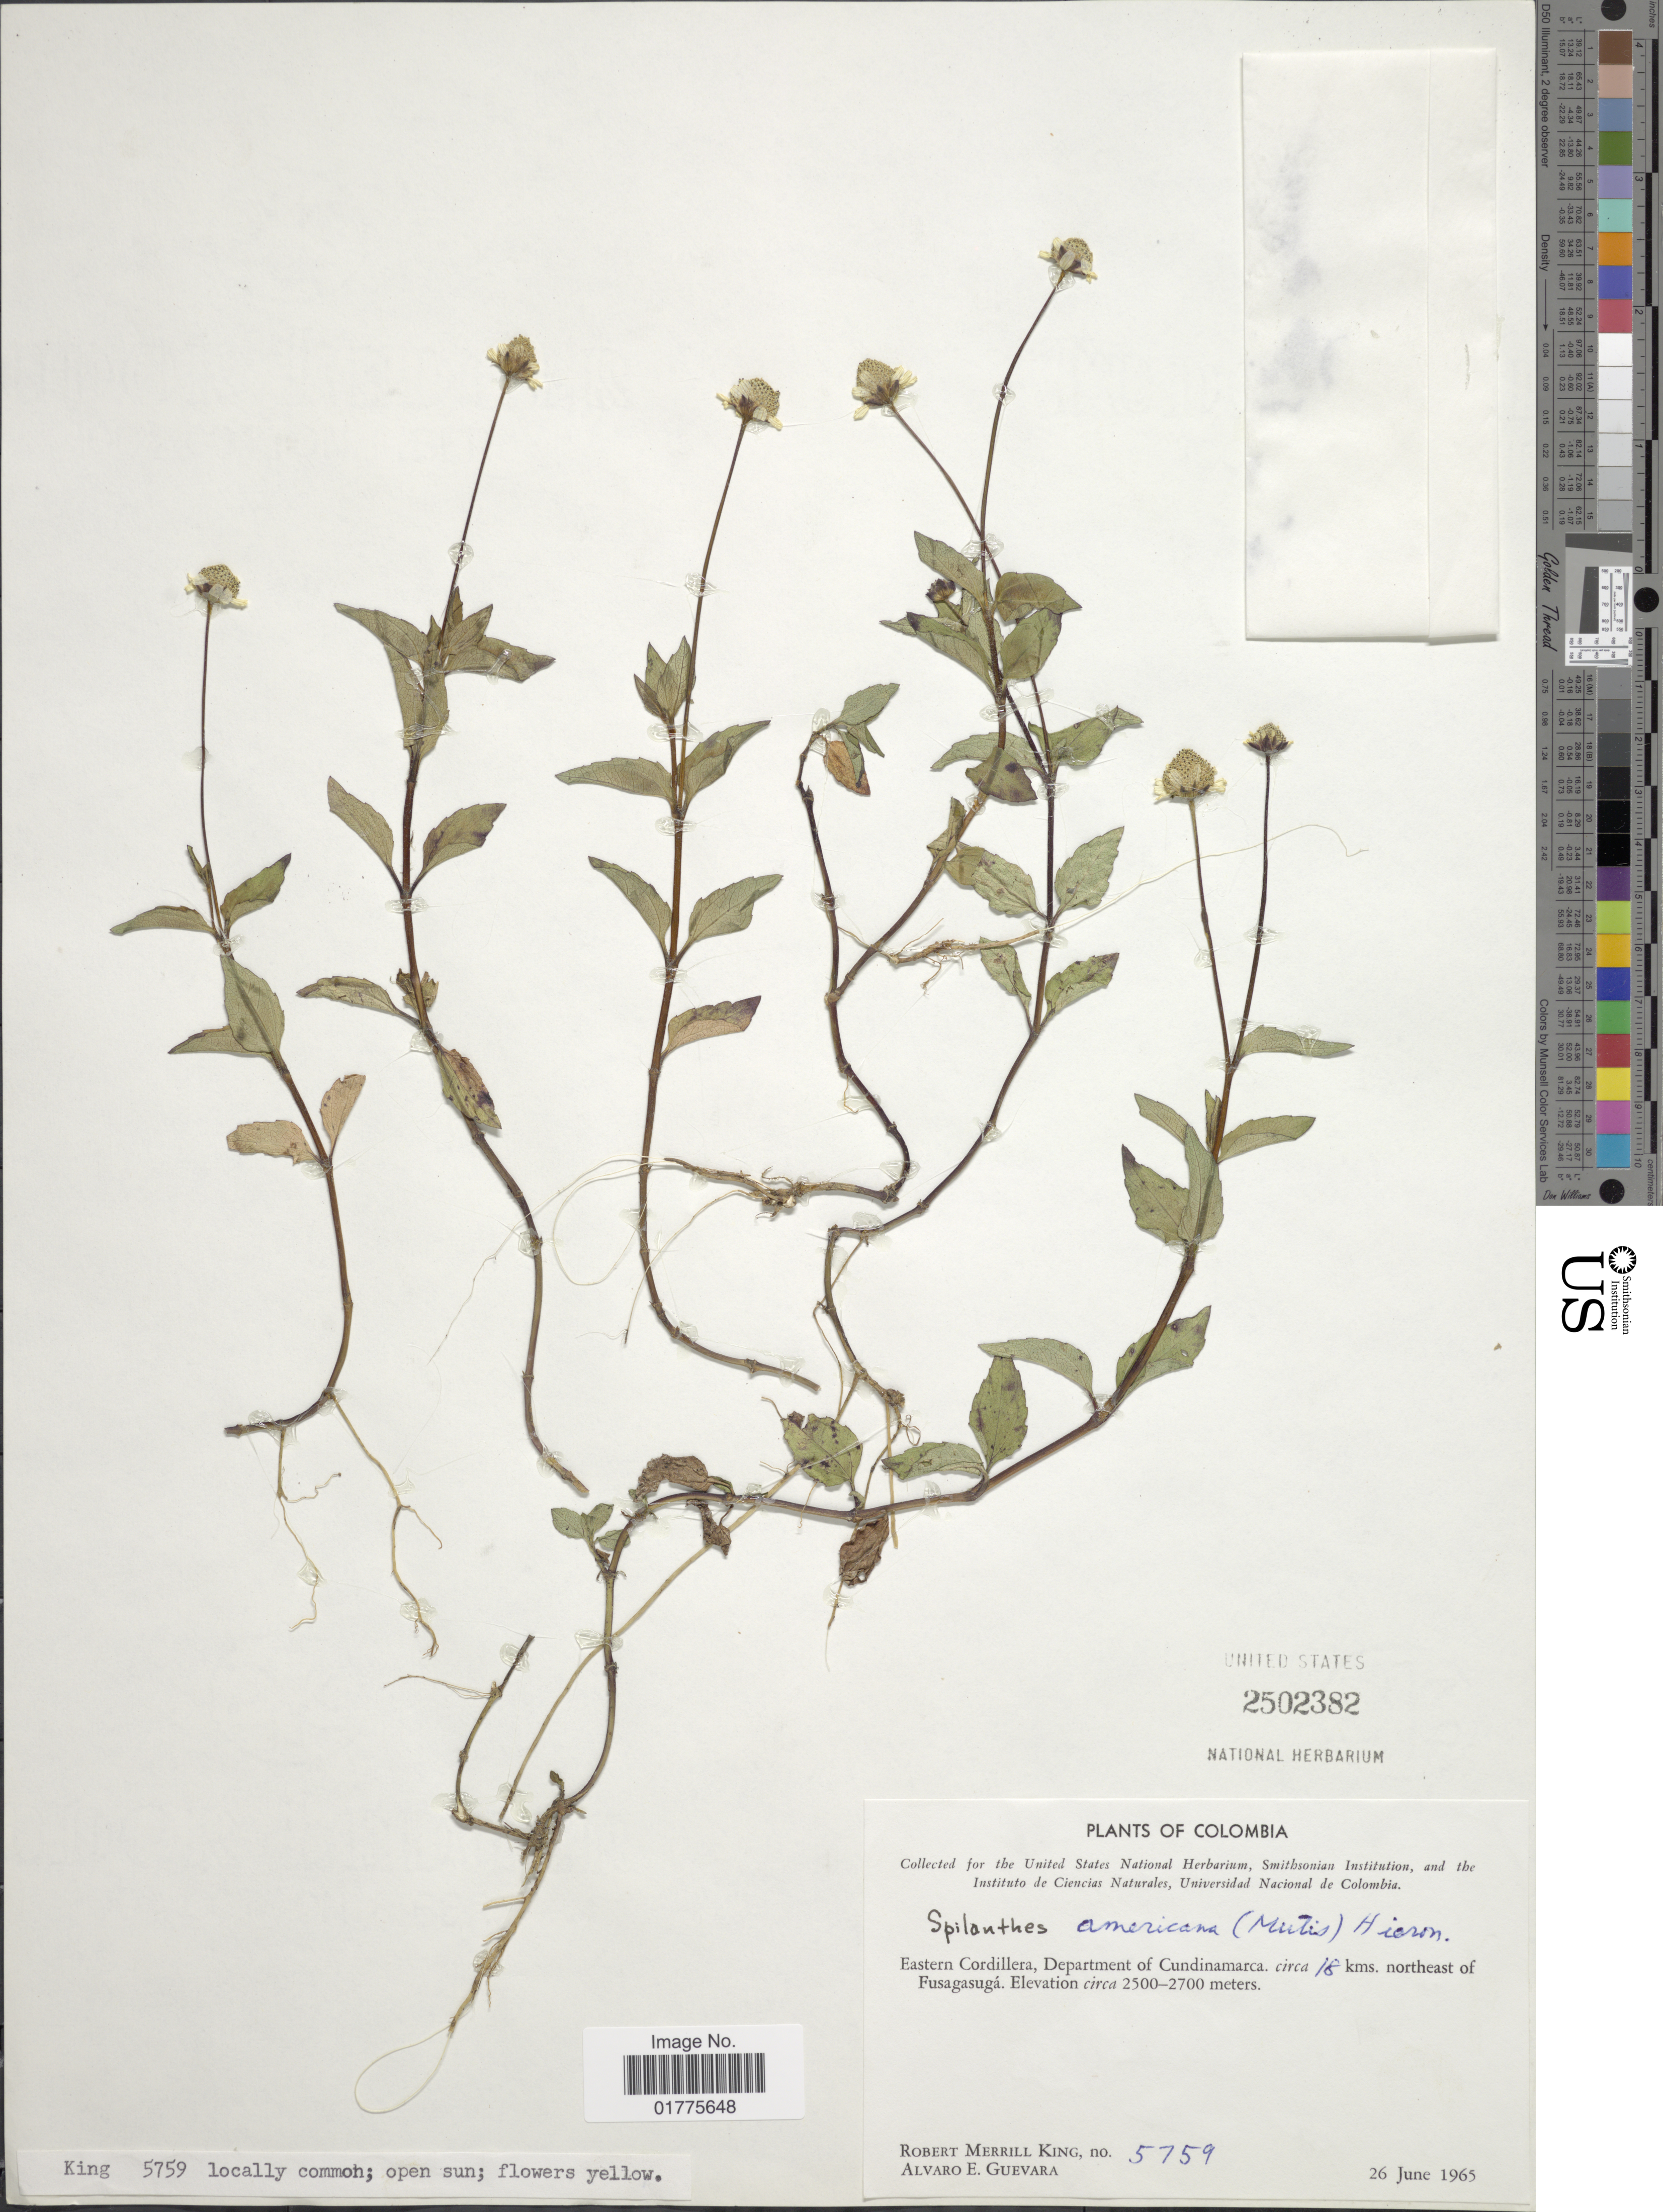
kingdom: Plantae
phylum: Tracheophyta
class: Magnoliopsida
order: Asterales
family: Asteraceae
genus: Acmella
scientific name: Acmella repens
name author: (Walter) Rich.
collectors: R. M. King & A. E. Guevara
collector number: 5759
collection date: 1965-06-26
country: Colombia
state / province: Cundinamarca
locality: Eastern Coridllera, circa 18 kms northeast of Fusagasugá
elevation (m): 2500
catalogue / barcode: US 2502382